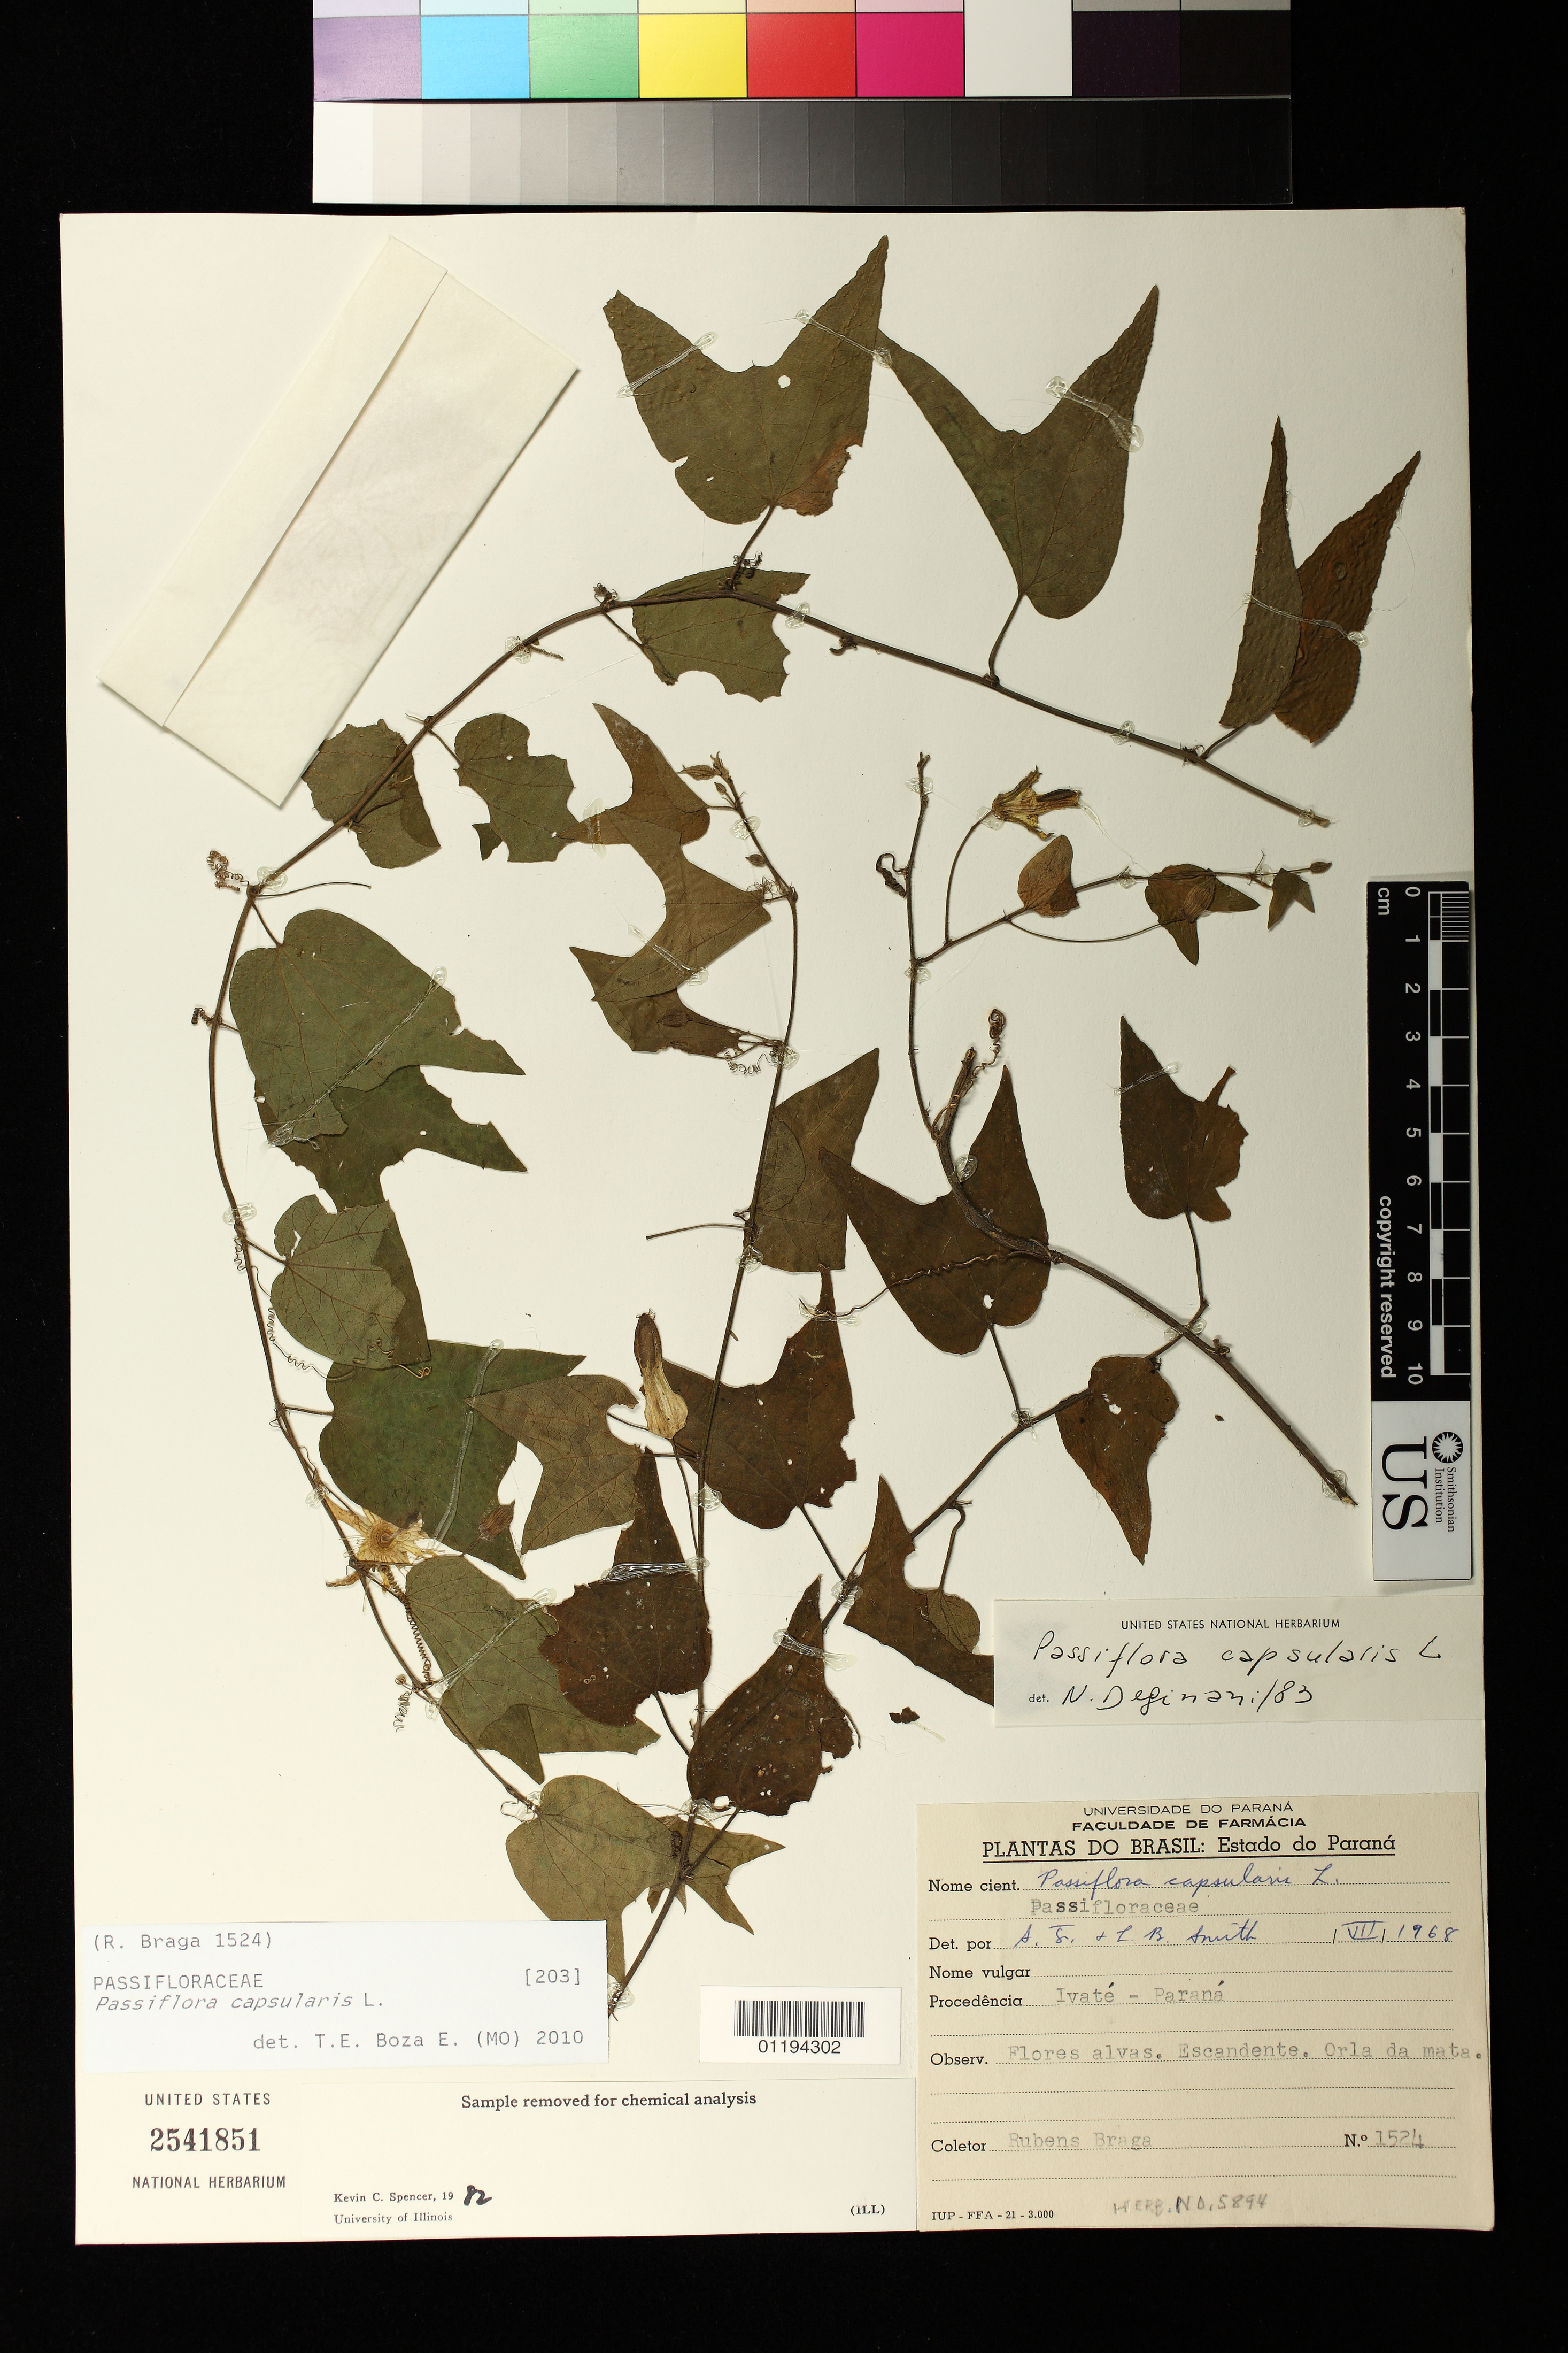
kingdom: Plantae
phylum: Tracheophyta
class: Magnoliopsida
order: Malpighiales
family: Passifloraceae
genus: Passiflora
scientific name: Passiflora capsularis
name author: L.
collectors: R. E. Braga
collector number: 1524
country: Brazil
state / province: Paraná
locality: Ivate - Parana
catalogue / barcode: US 2541851